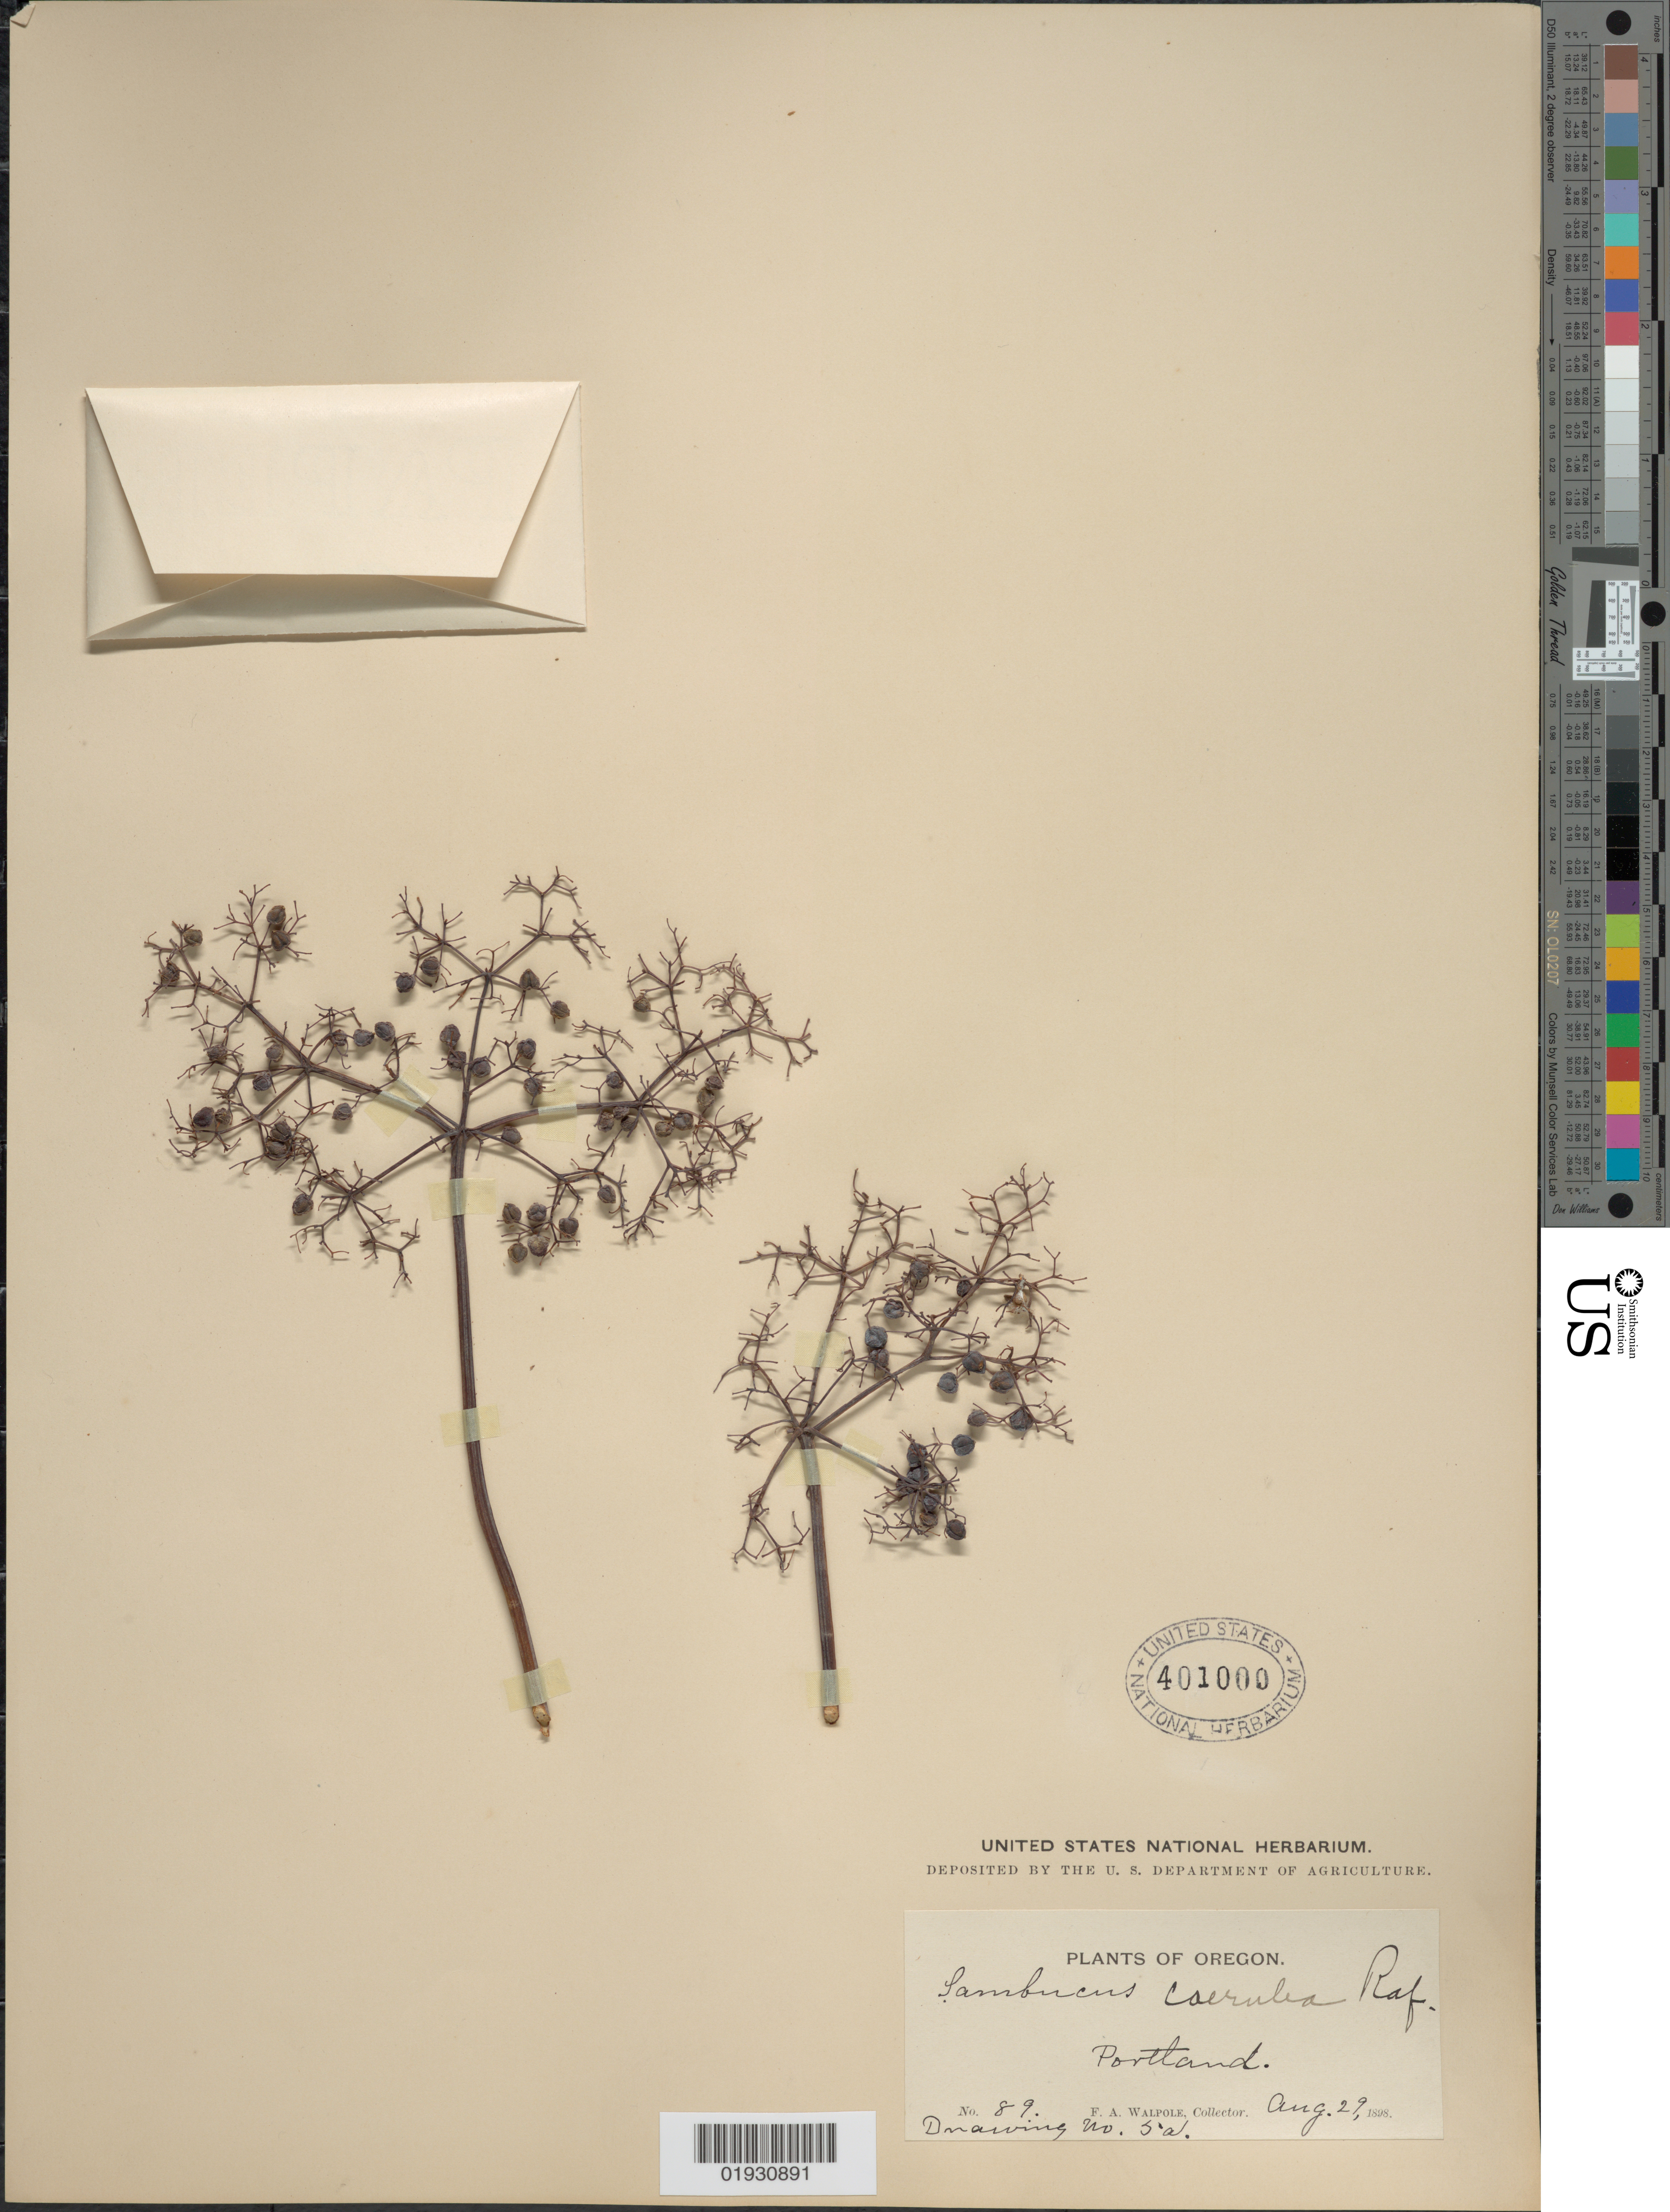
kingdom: Plantae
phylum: Tracheophyta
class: Magnoliopsida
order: Dipsacales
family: Viburnaceae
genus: Sambucus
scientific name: Sambucus cerulea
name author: Raf.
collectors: F. Walpole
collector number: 89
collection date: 1898-08-29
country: United States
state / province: Oregon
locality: Portland.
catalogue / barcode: US 401000